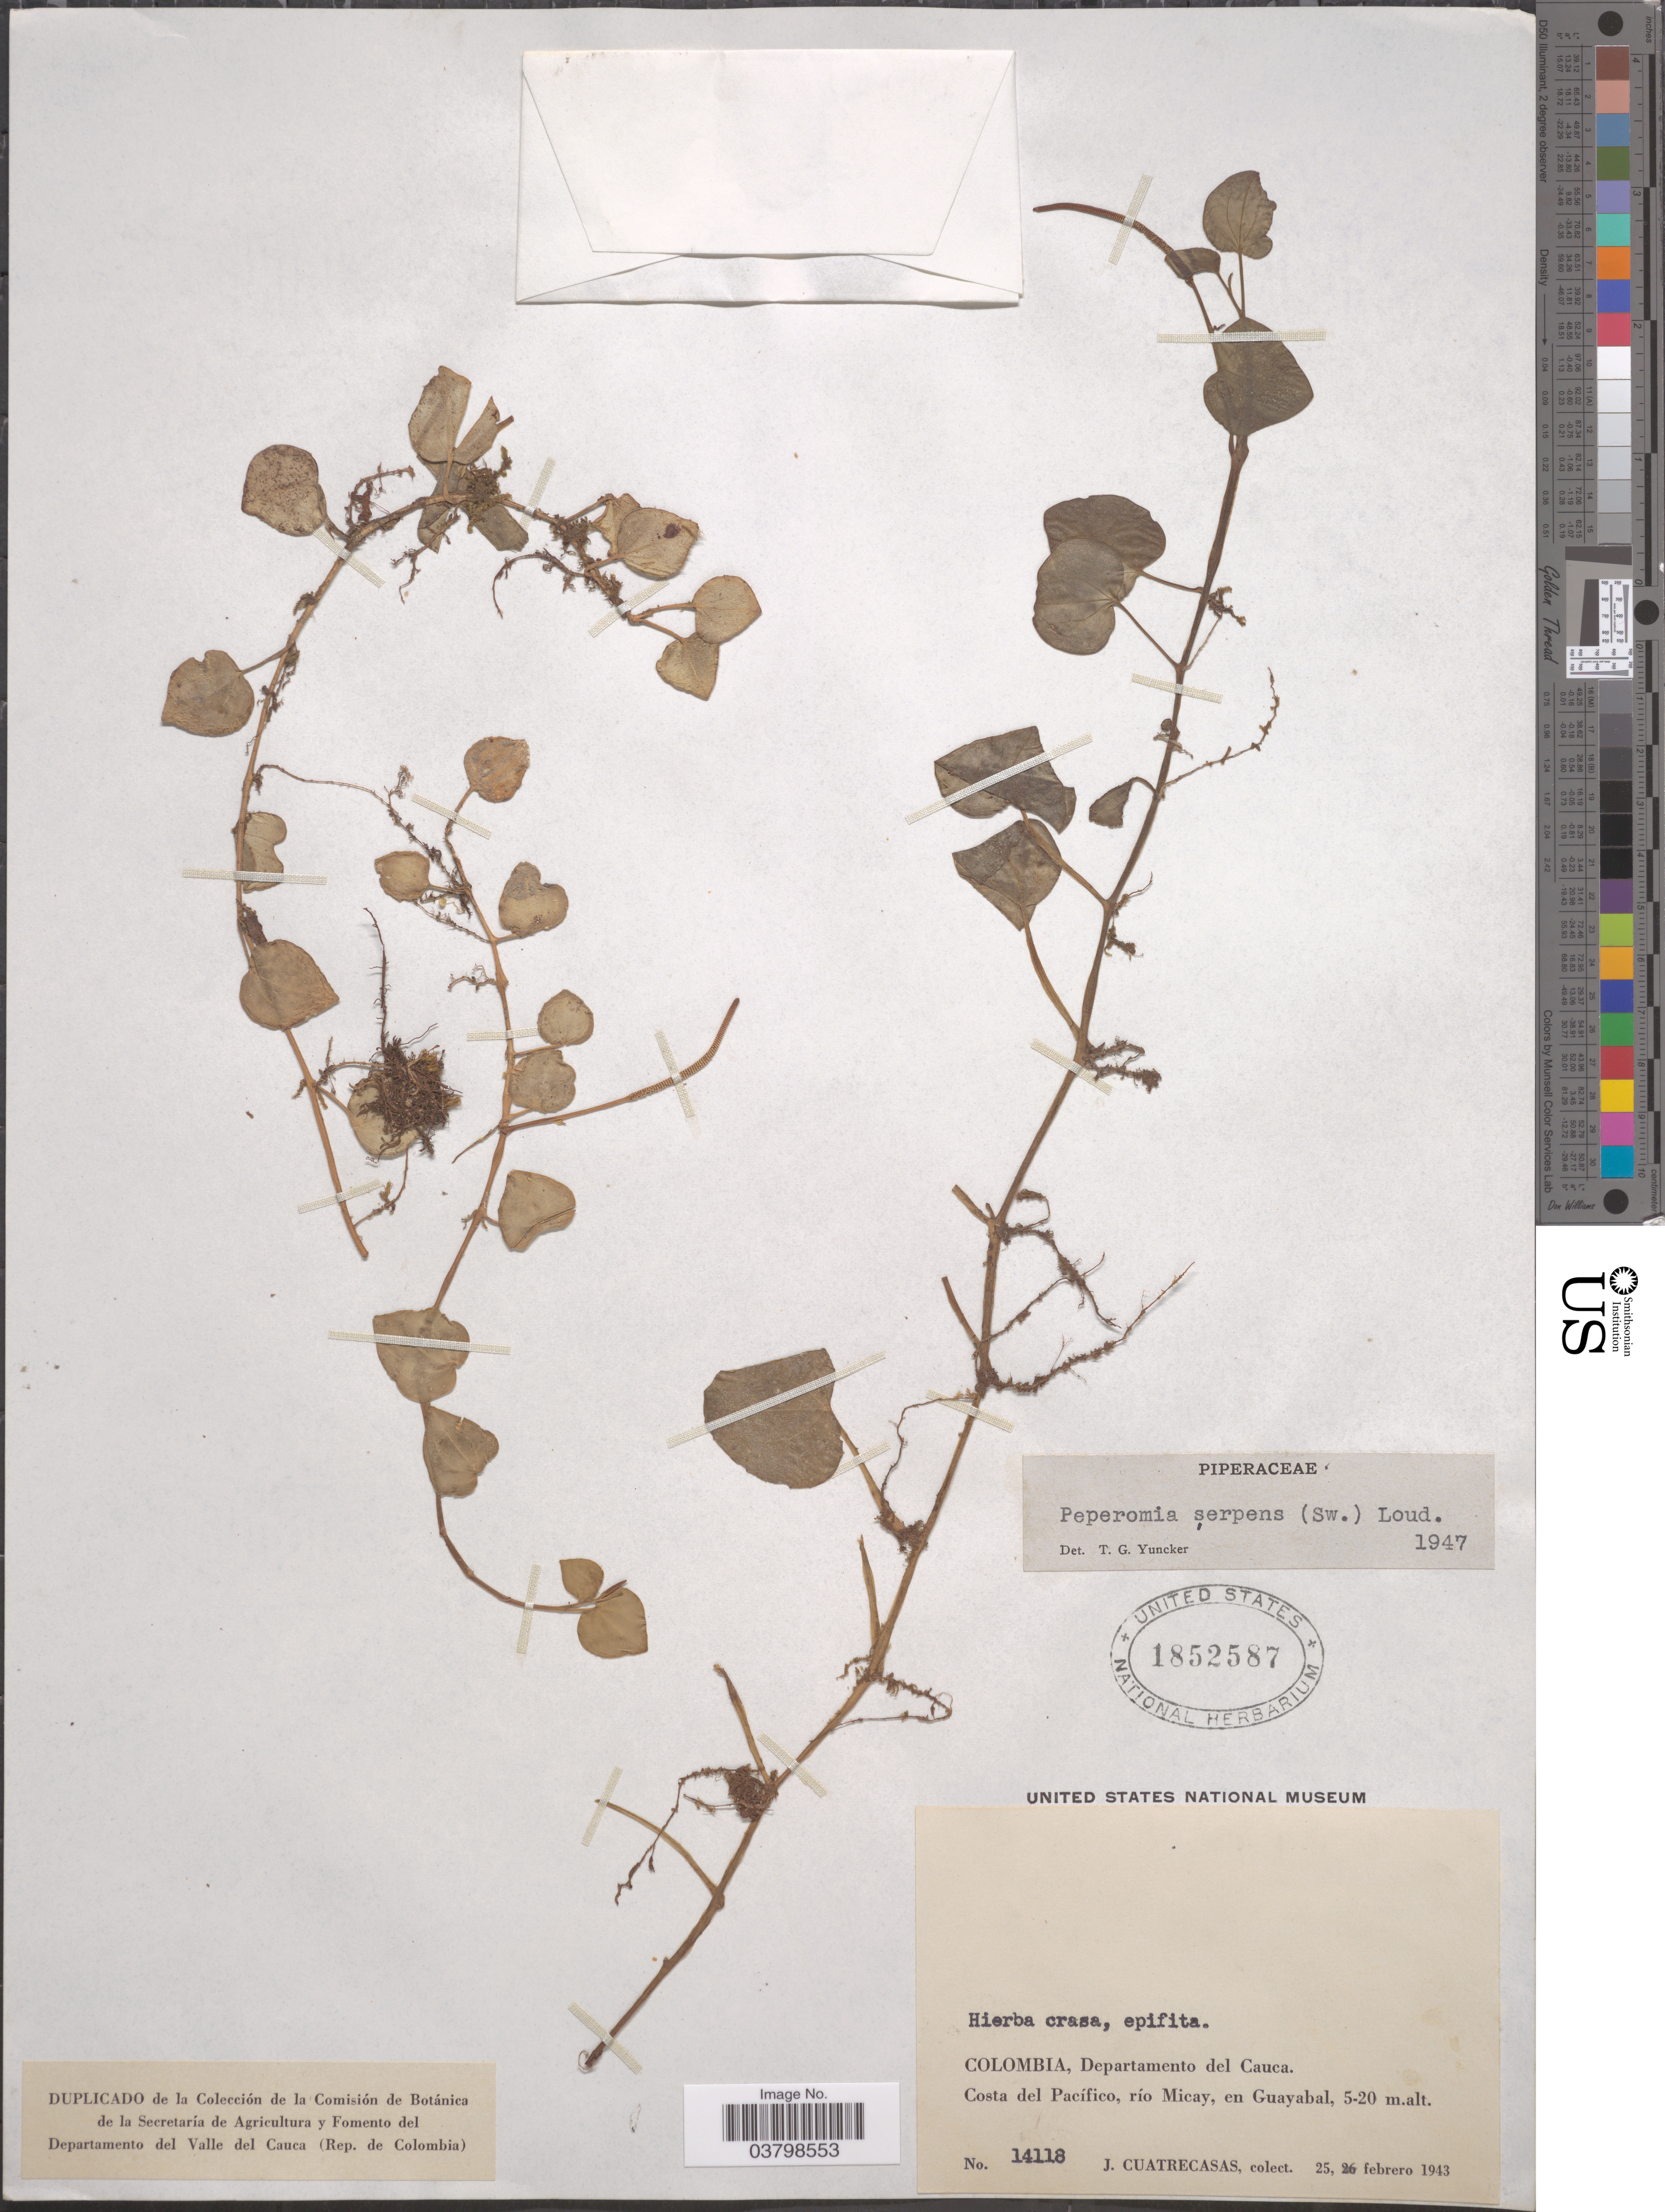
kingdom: Plantae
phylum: Tracheophyta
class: Magnoliopsida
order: Piperales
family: Piperaceae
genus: Peperomia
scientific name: Peperomia serpens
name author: (Sw.) Loudon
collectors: J. Cuatrecasas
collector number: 14118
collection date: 1943-02-25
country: Colombia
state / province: Cauca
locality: Departamento del Cauca. Costa del Pacífico, río Micay, en Guayabal.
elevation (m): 5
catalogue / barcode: US 1852587